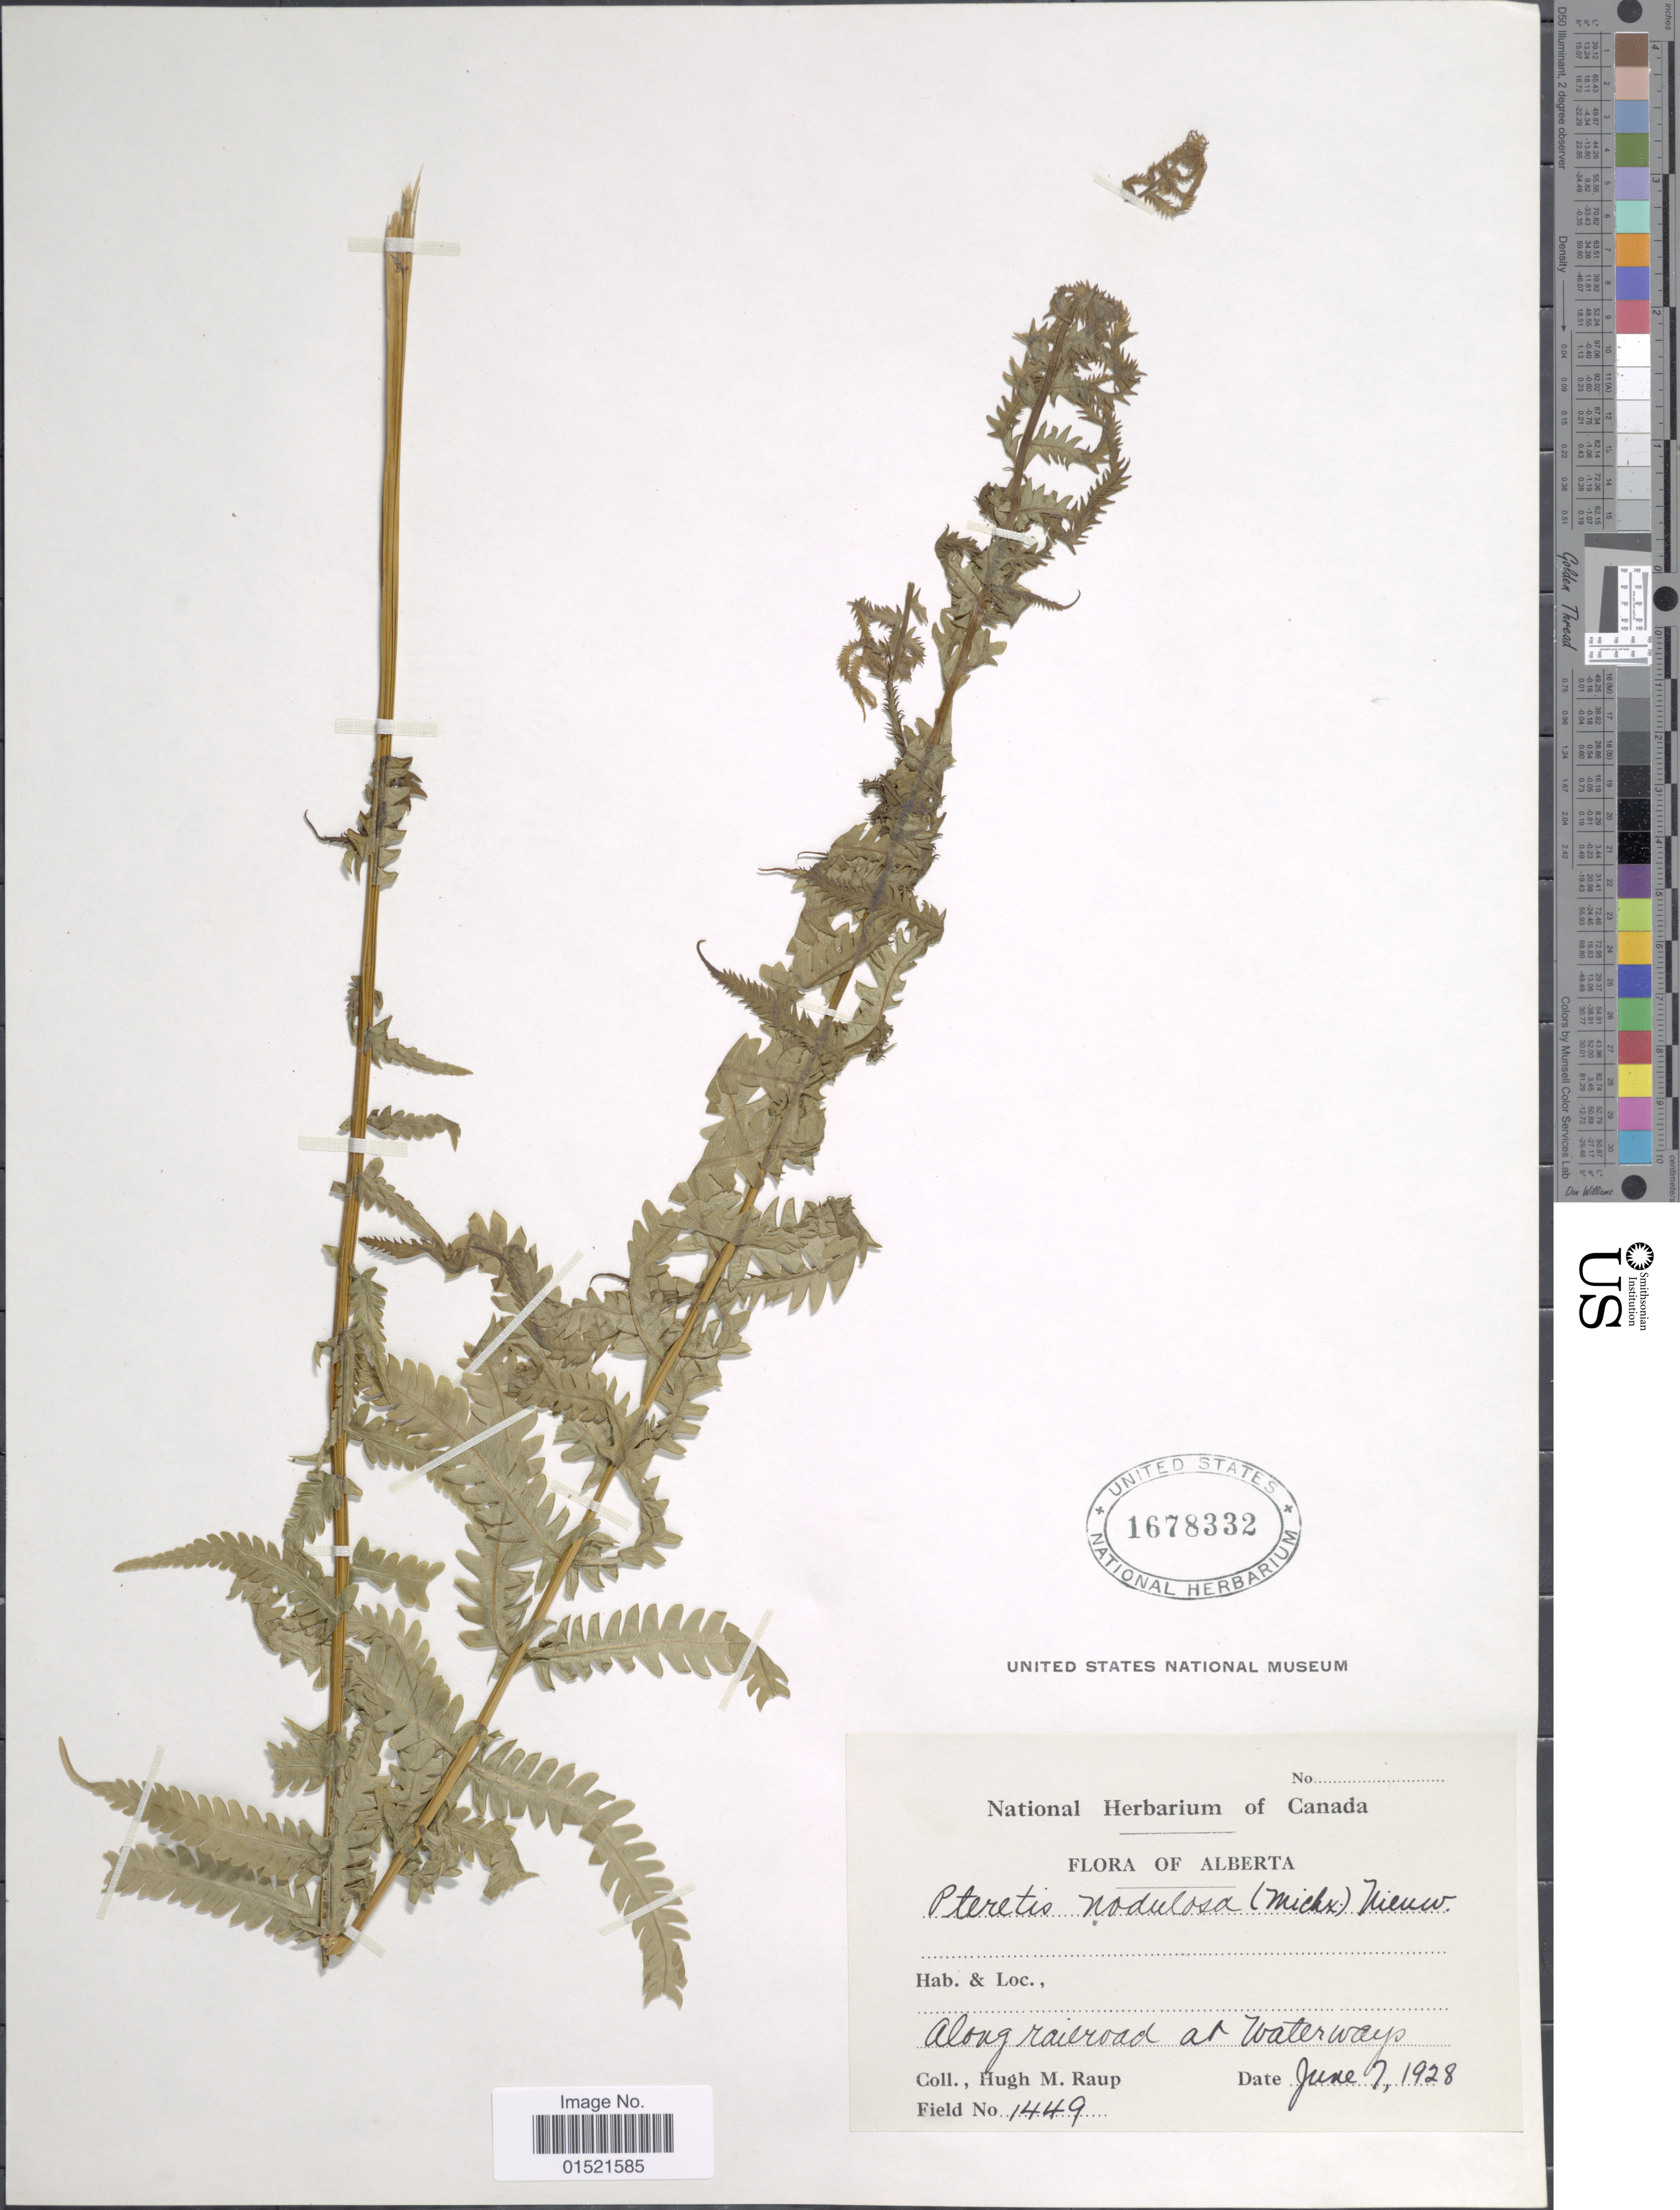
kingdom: Plantae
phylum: Tracheophyta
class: Polypodiopsida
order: Polypodiales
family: Onocleaceae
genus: Matteuccia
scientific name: Matteuccia struthiopteris var. pensylvanica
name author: (Willd.) C.V. Morton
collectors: H. Raup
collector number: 1449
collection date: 1928-07-07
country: Canada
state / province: Alberta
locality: Along railroad at Waterways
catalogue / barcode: US 1678332